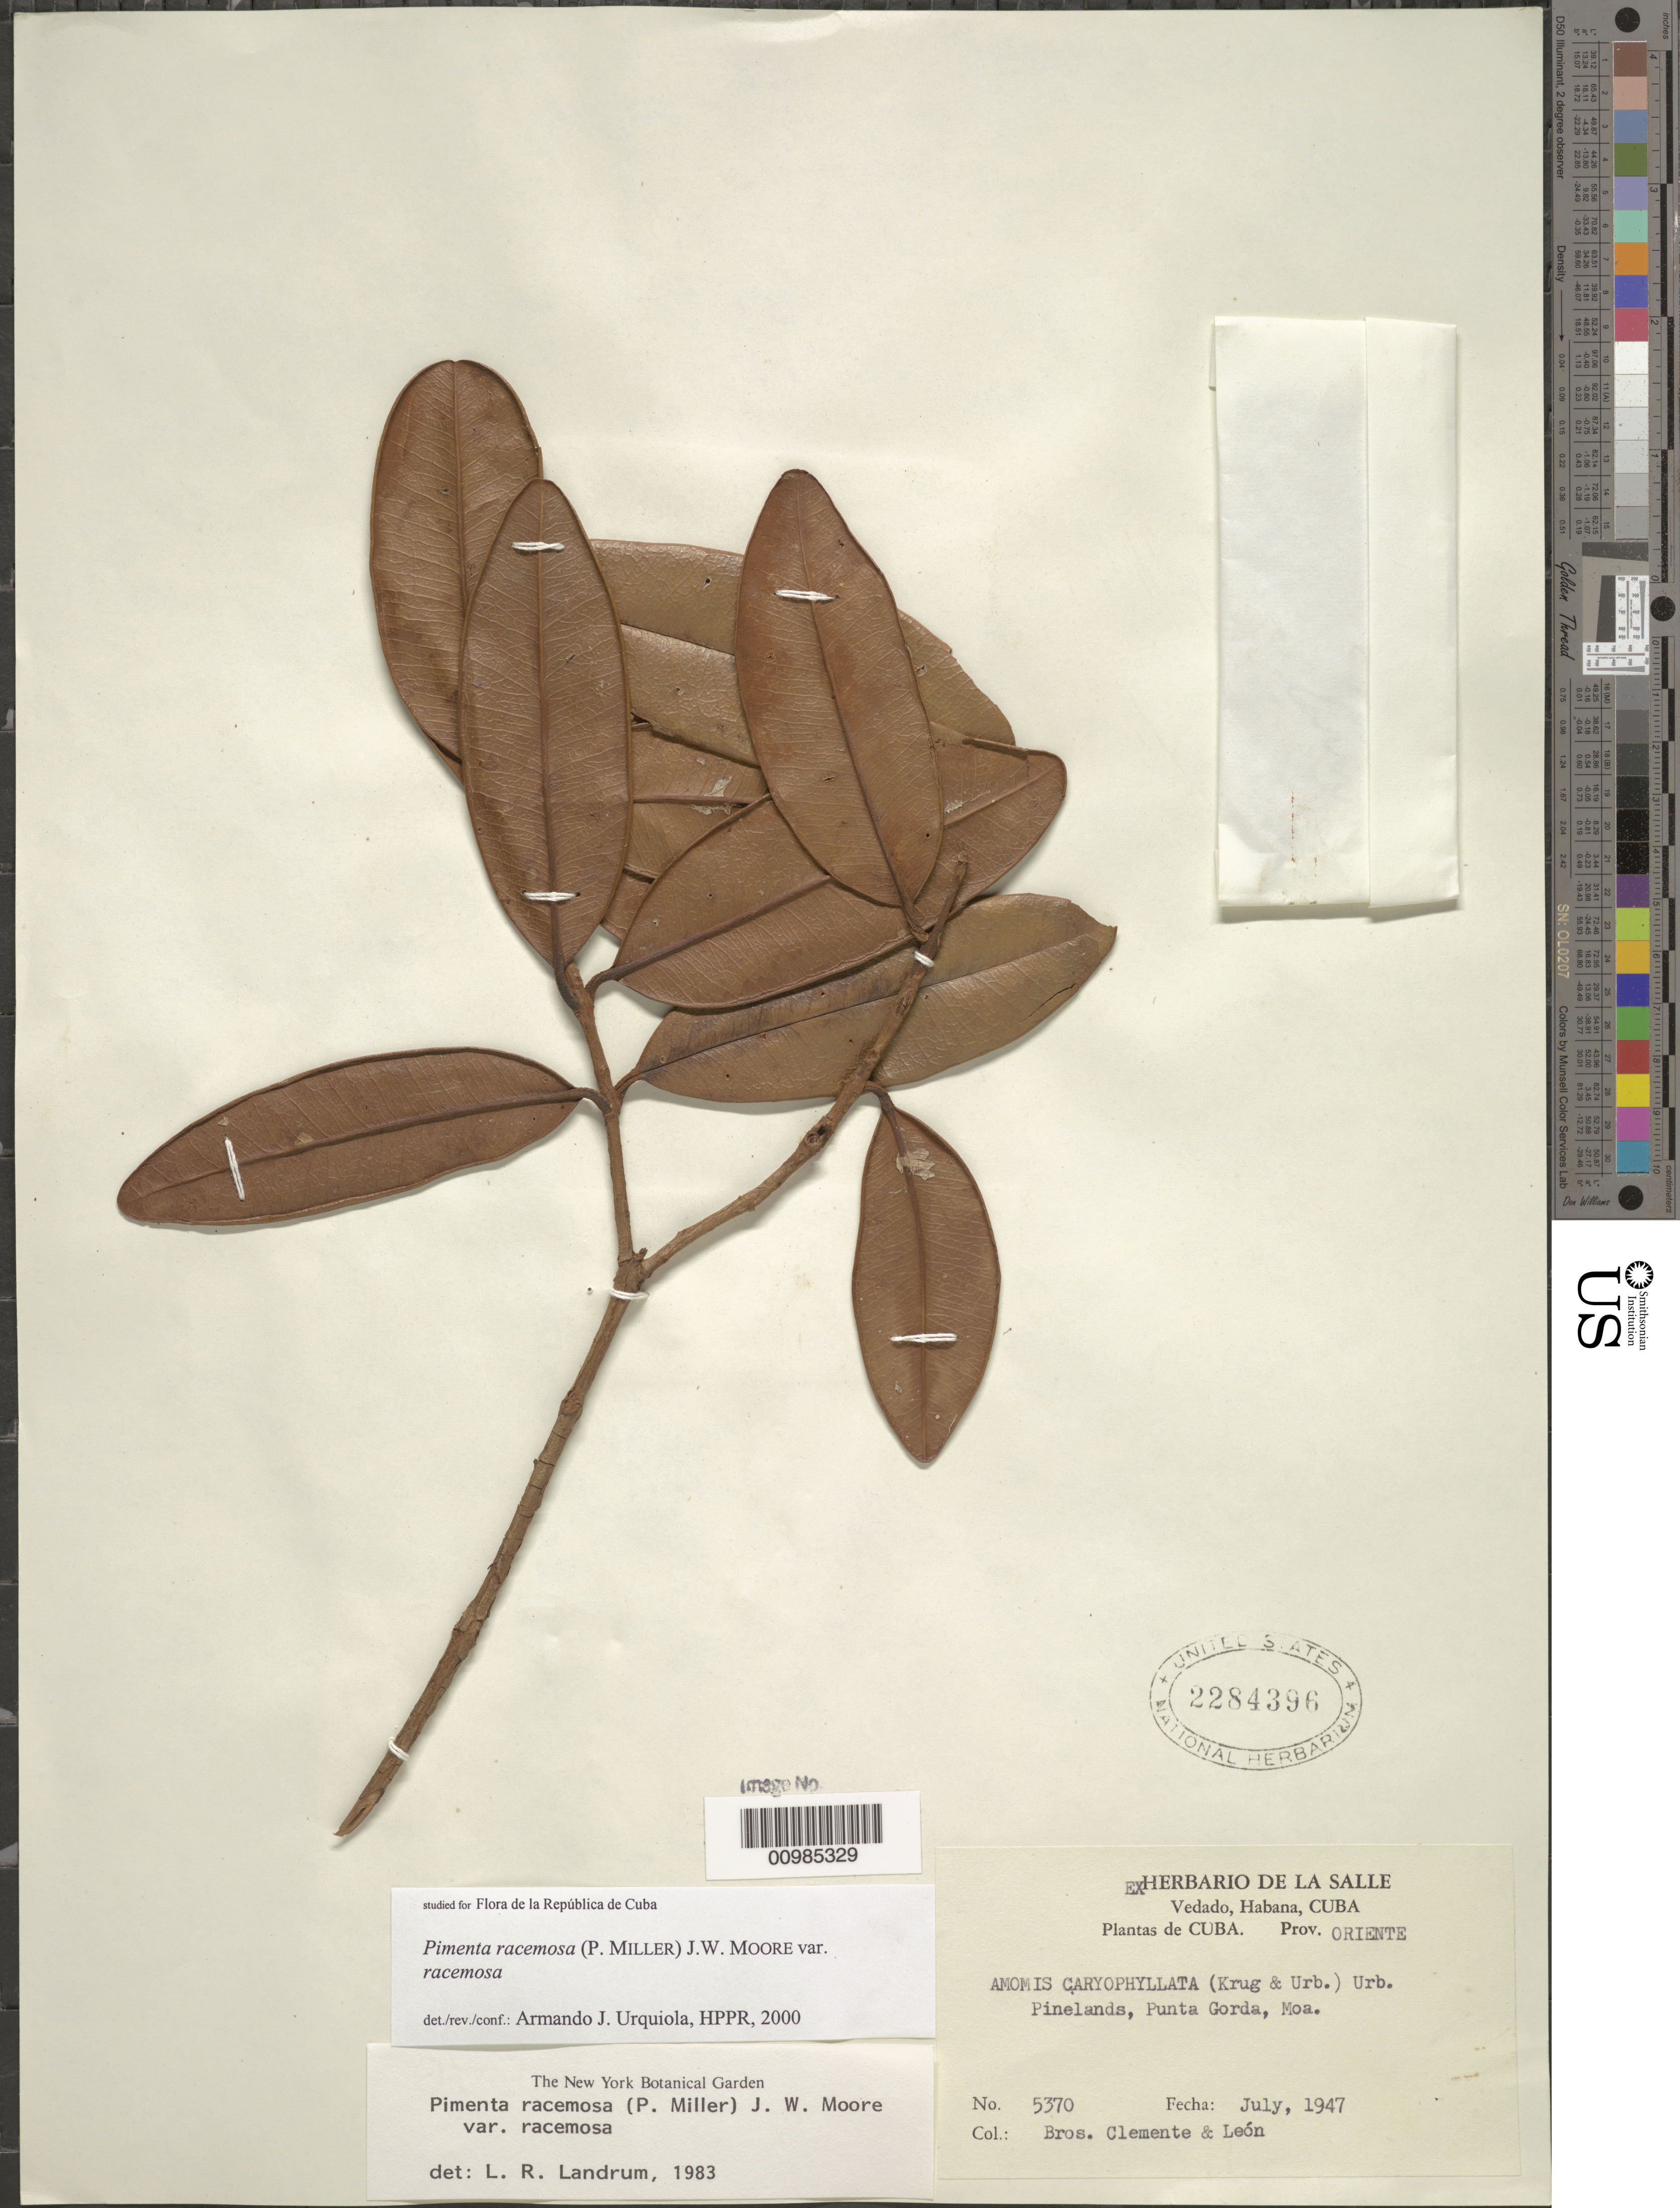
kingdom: Plantae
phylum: Tracheophyta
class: Magnoliopsida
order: Myrtales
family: Myrtaceae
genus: Pimenta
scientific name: Pimenta racemosa var. racemosa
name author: (Mill.) J.W. Moore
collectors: Bro. Clemente & Bro. León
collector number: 5370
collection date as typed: Jul 1947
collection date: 1947-07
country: Cuba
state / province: Holguín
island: Cuba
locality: Pinelands, Punta Gorda, Moa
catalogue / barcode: US 2284396